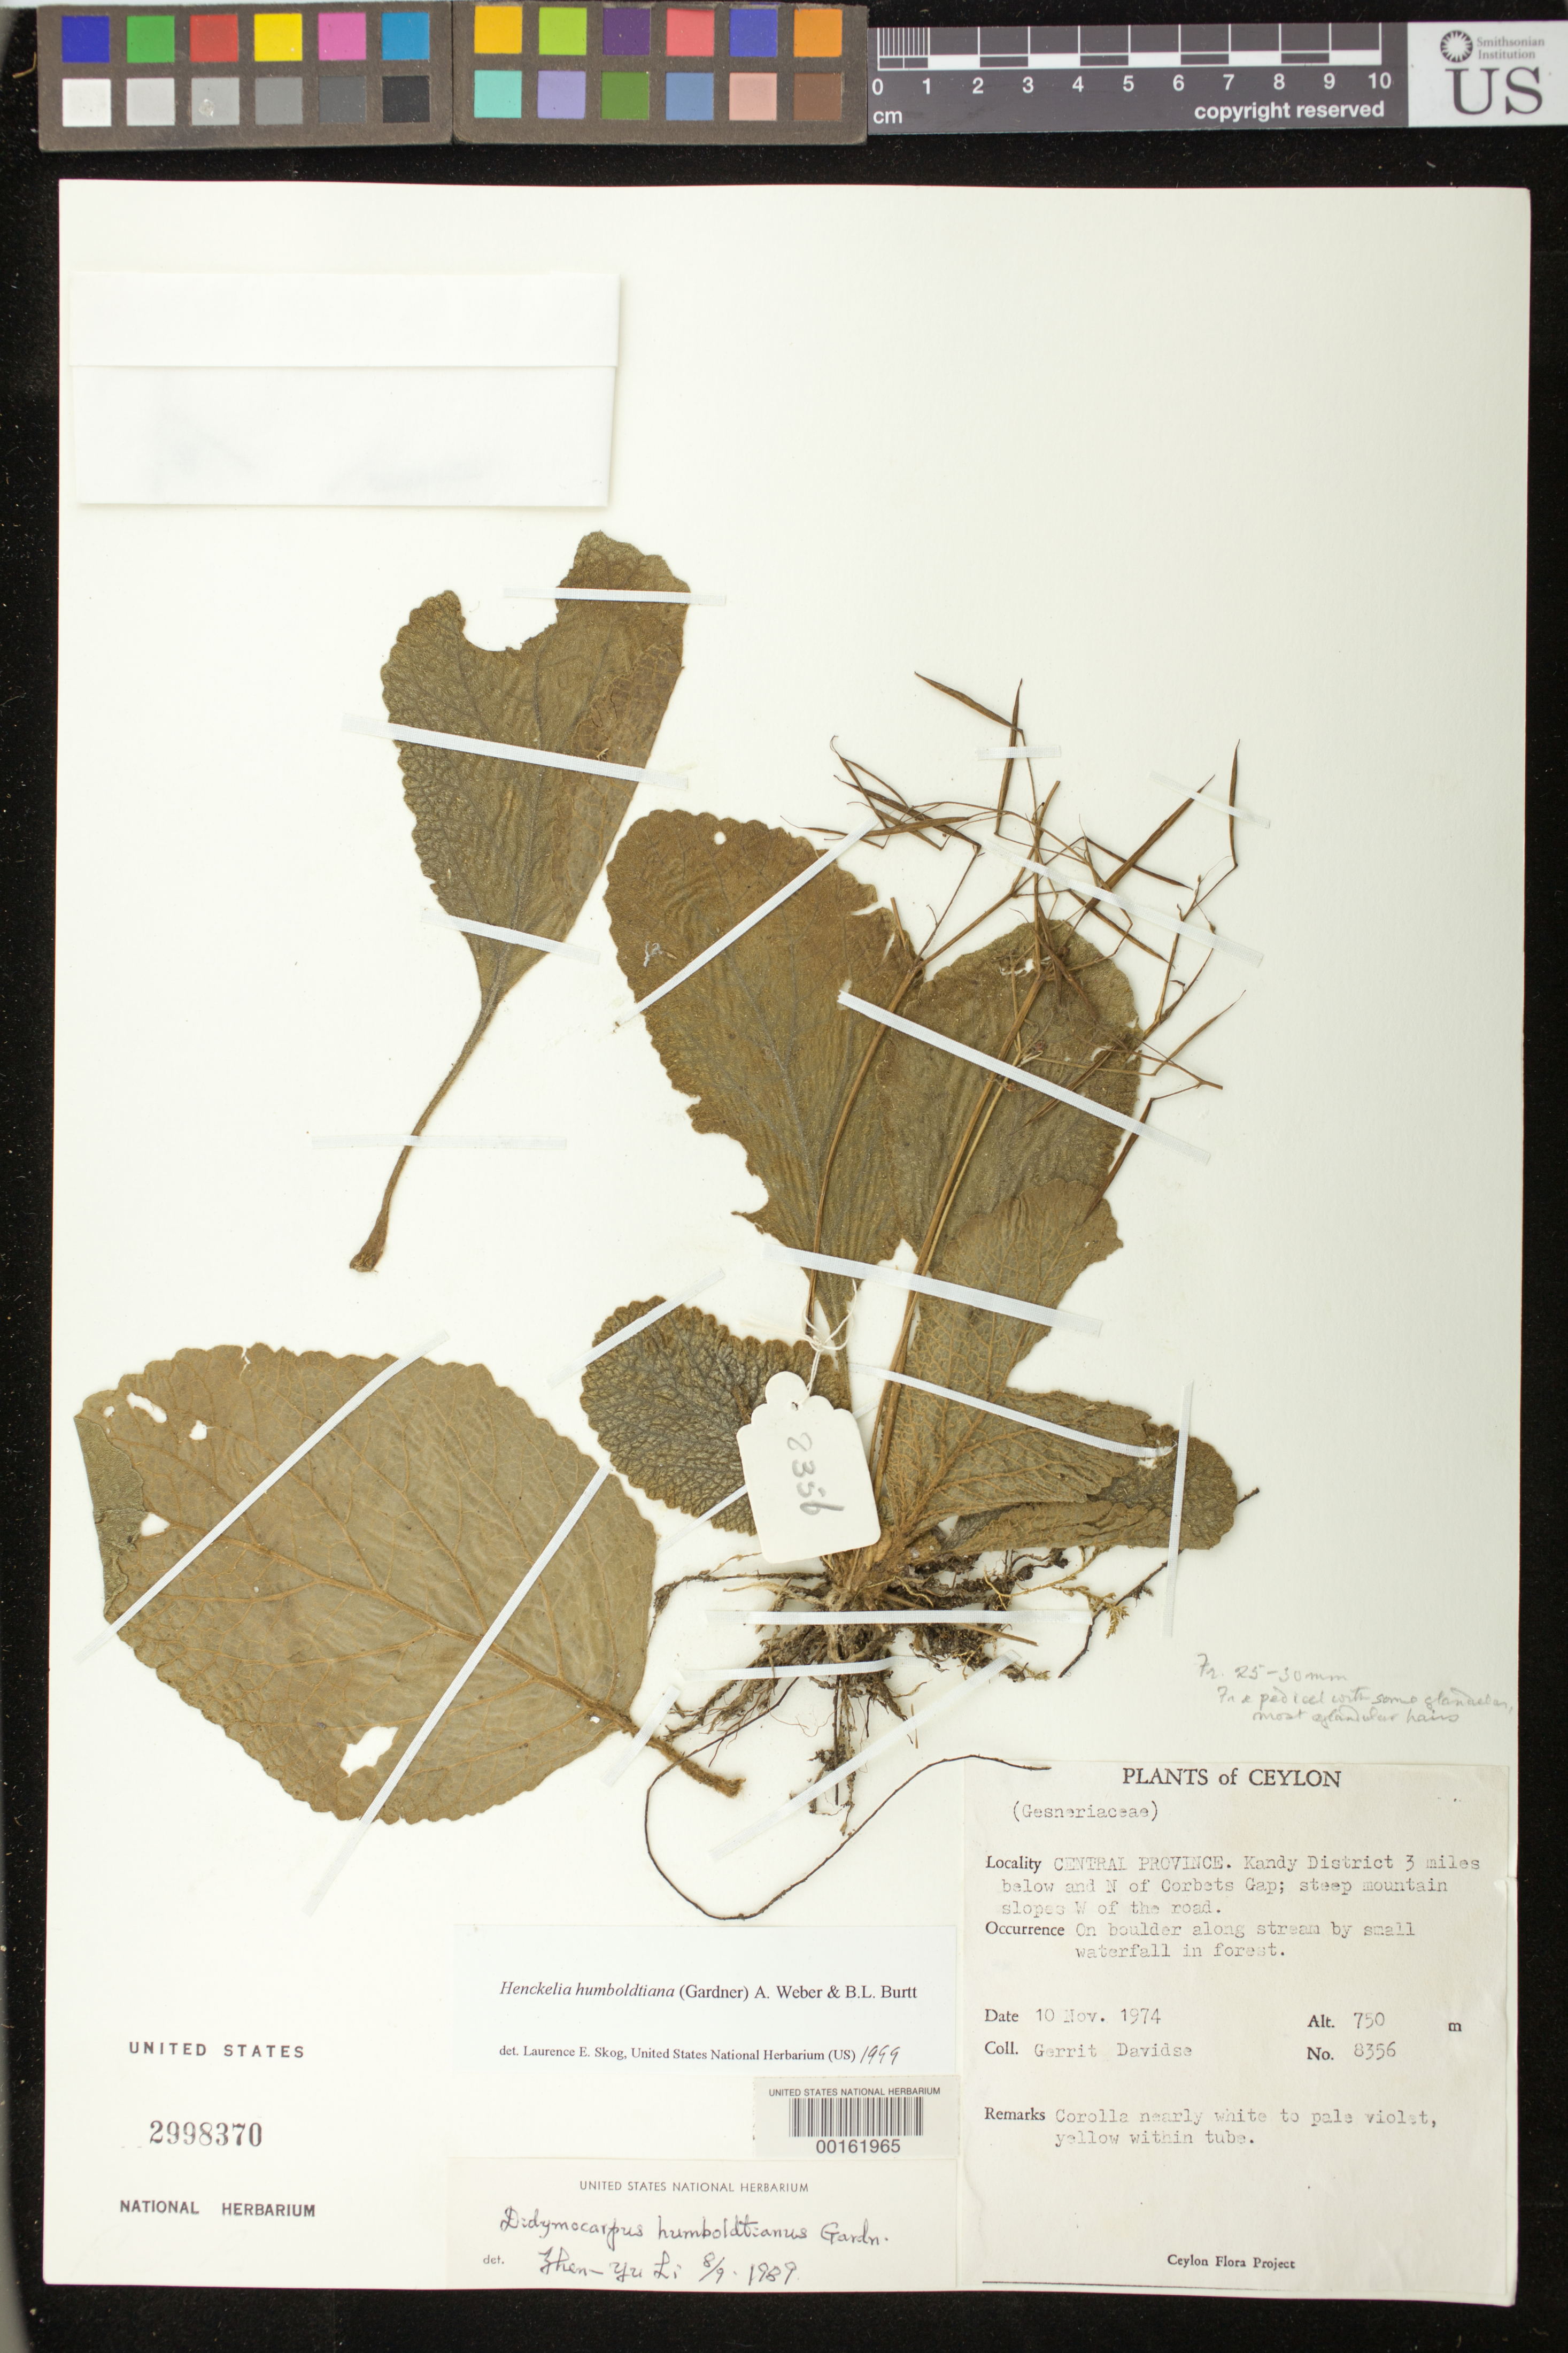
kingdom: Plantae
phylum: Tracheophyta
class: Magnoliopsida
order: Lamiales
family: Gesneriaceae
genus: Henckelia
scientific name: Henckelia humboldtiana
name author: (Gardner) A. Weber & B.L. Burtt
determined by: Skog, Laurence E.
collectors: G. Davidse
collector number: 8356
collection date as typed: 10 Nov 1974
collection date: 1974-11-10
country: Sri Lanka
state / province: Central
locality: Kandy dist., 3 mi below and n of corbets gap, steep mountain slopes w of road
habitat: On boulder along stream by small waterfall in forest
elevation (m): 750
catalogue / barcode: US 2998370